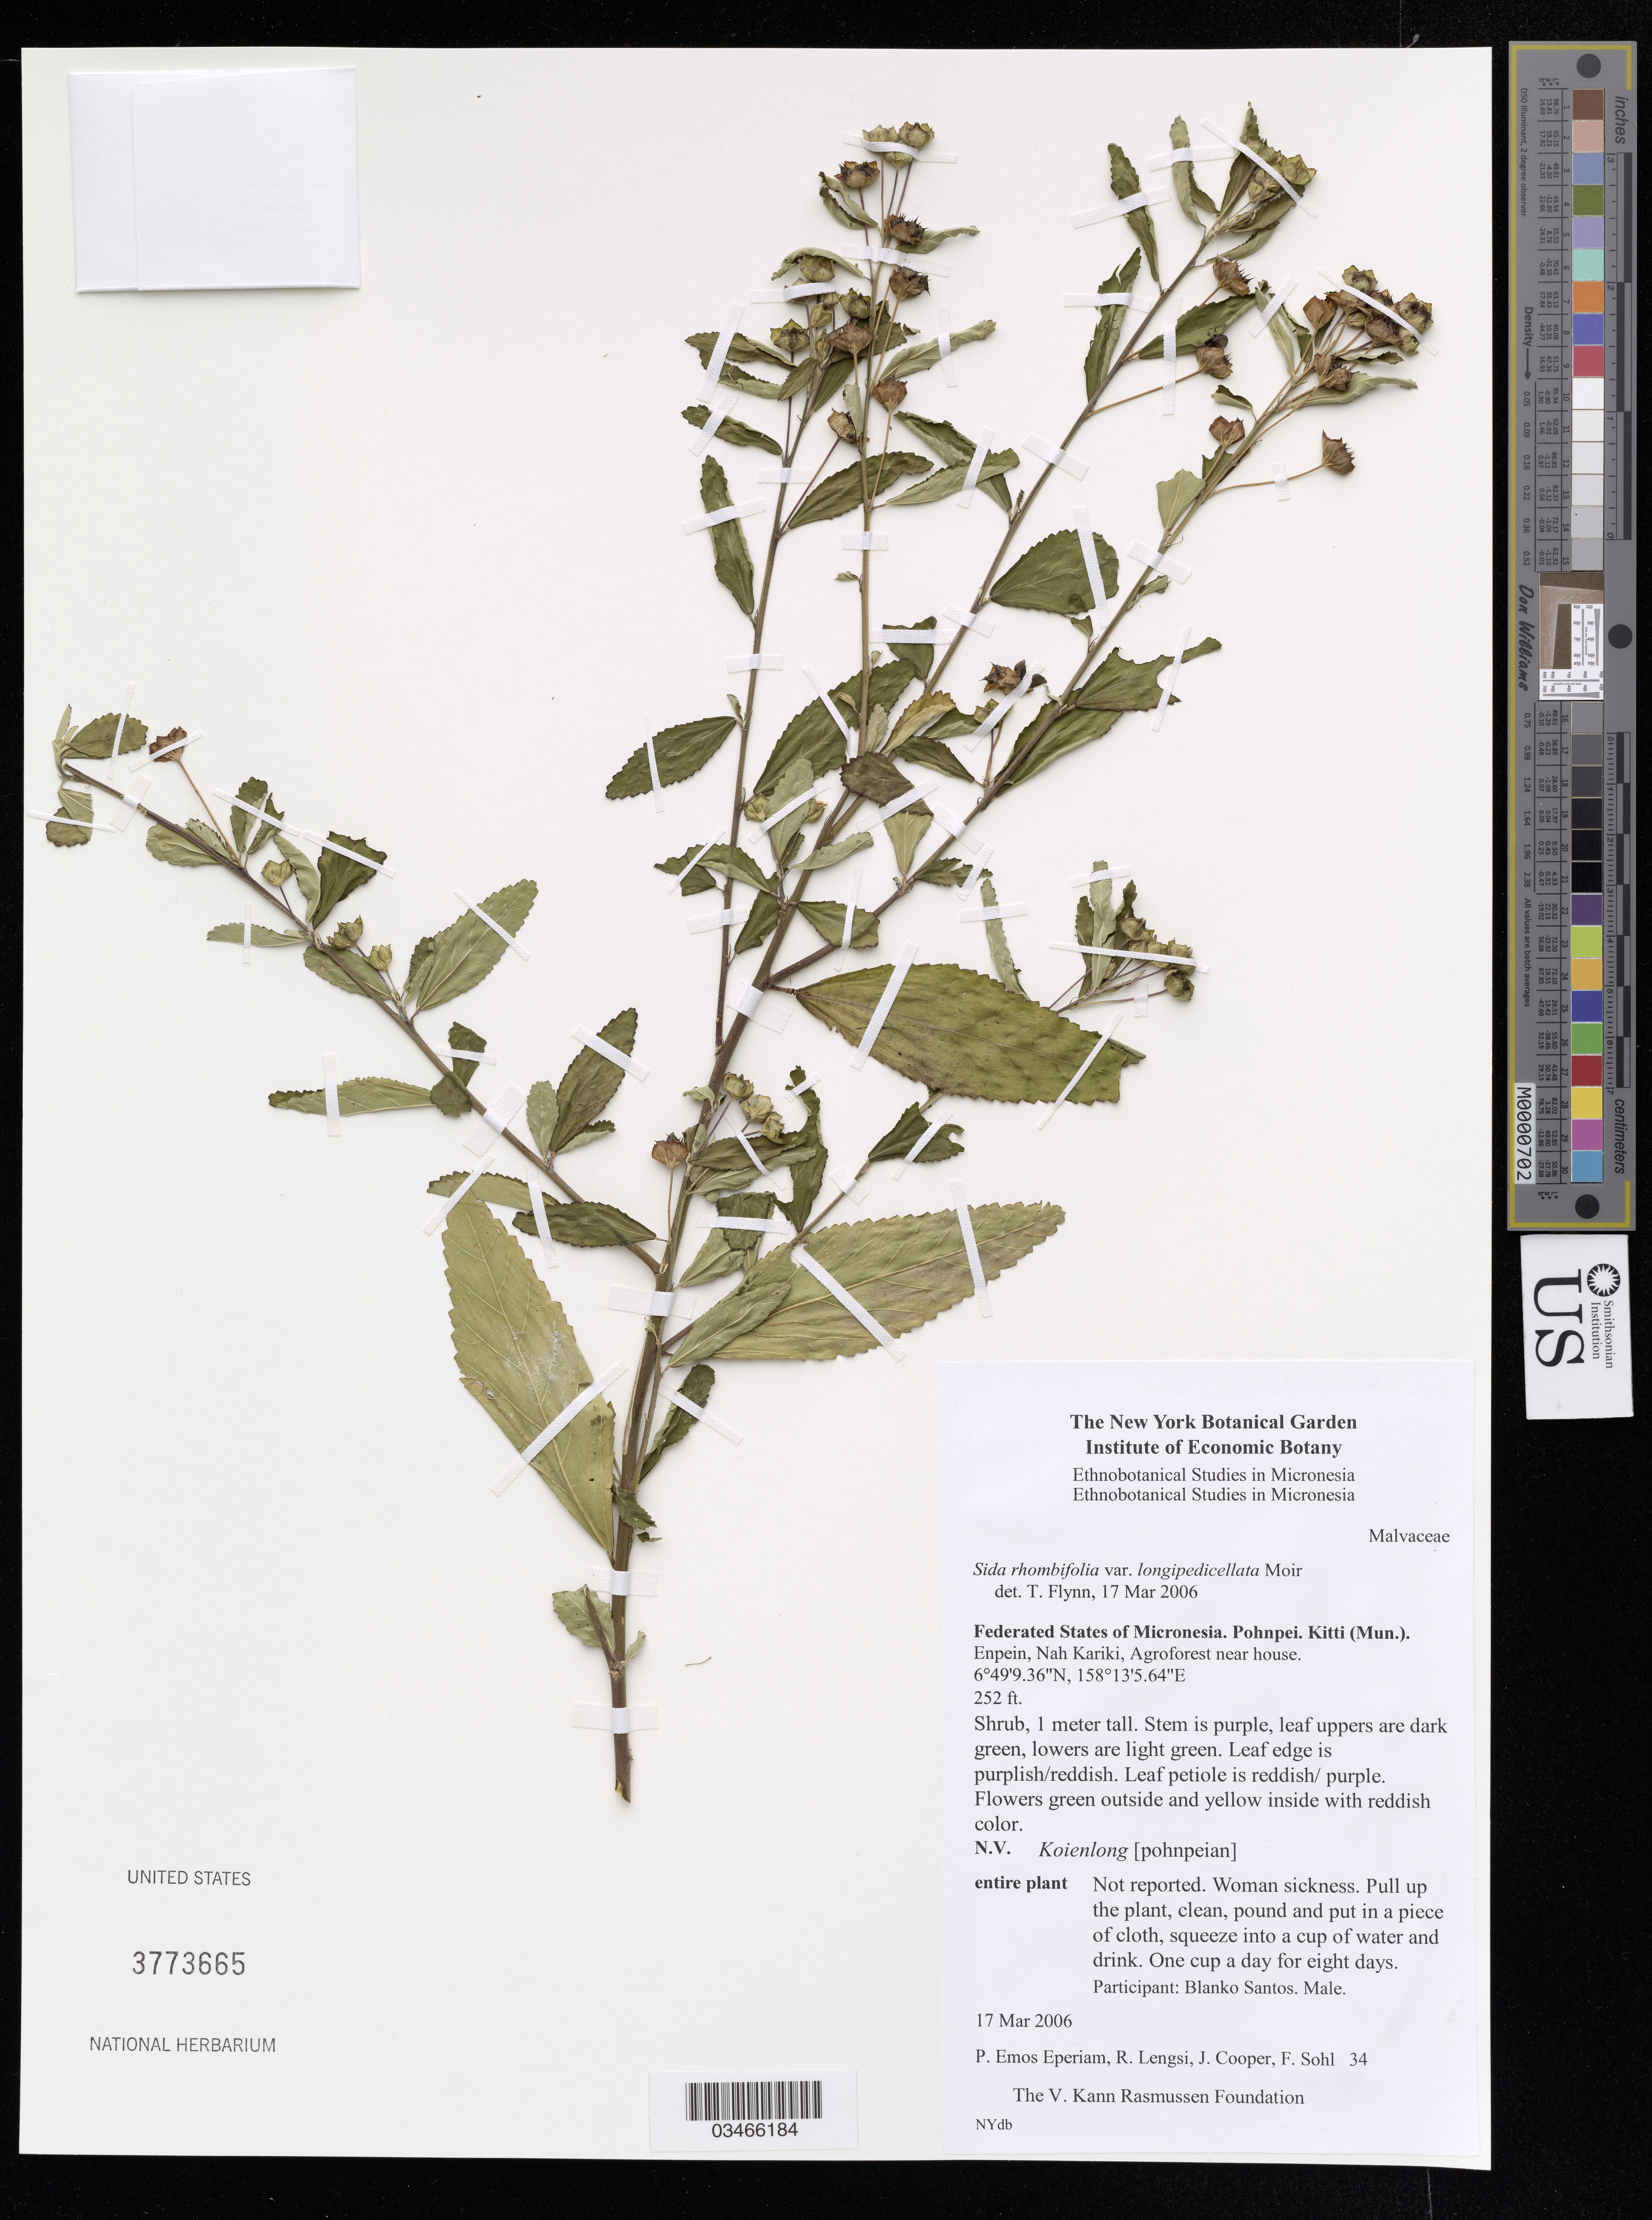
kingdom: Plantae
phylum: Tracheophyta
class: Magnoliopsida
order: Malvales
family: Malvaceae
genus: Sida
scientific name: Sida rhombifolia var. longipedicellata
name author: Moir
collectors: P. Eperiam, R. Lengsi, J. Cooper & F. Sohl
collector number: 34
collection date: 2006-03-17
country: Micronesia, Federated States of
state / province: Pohnpei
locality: Federated States of Micronesia. Pohnpei. Kitti (Mun.). Enpein, Nah Kariki, Agroforest near house.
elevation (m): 77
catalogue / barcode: US 3773664